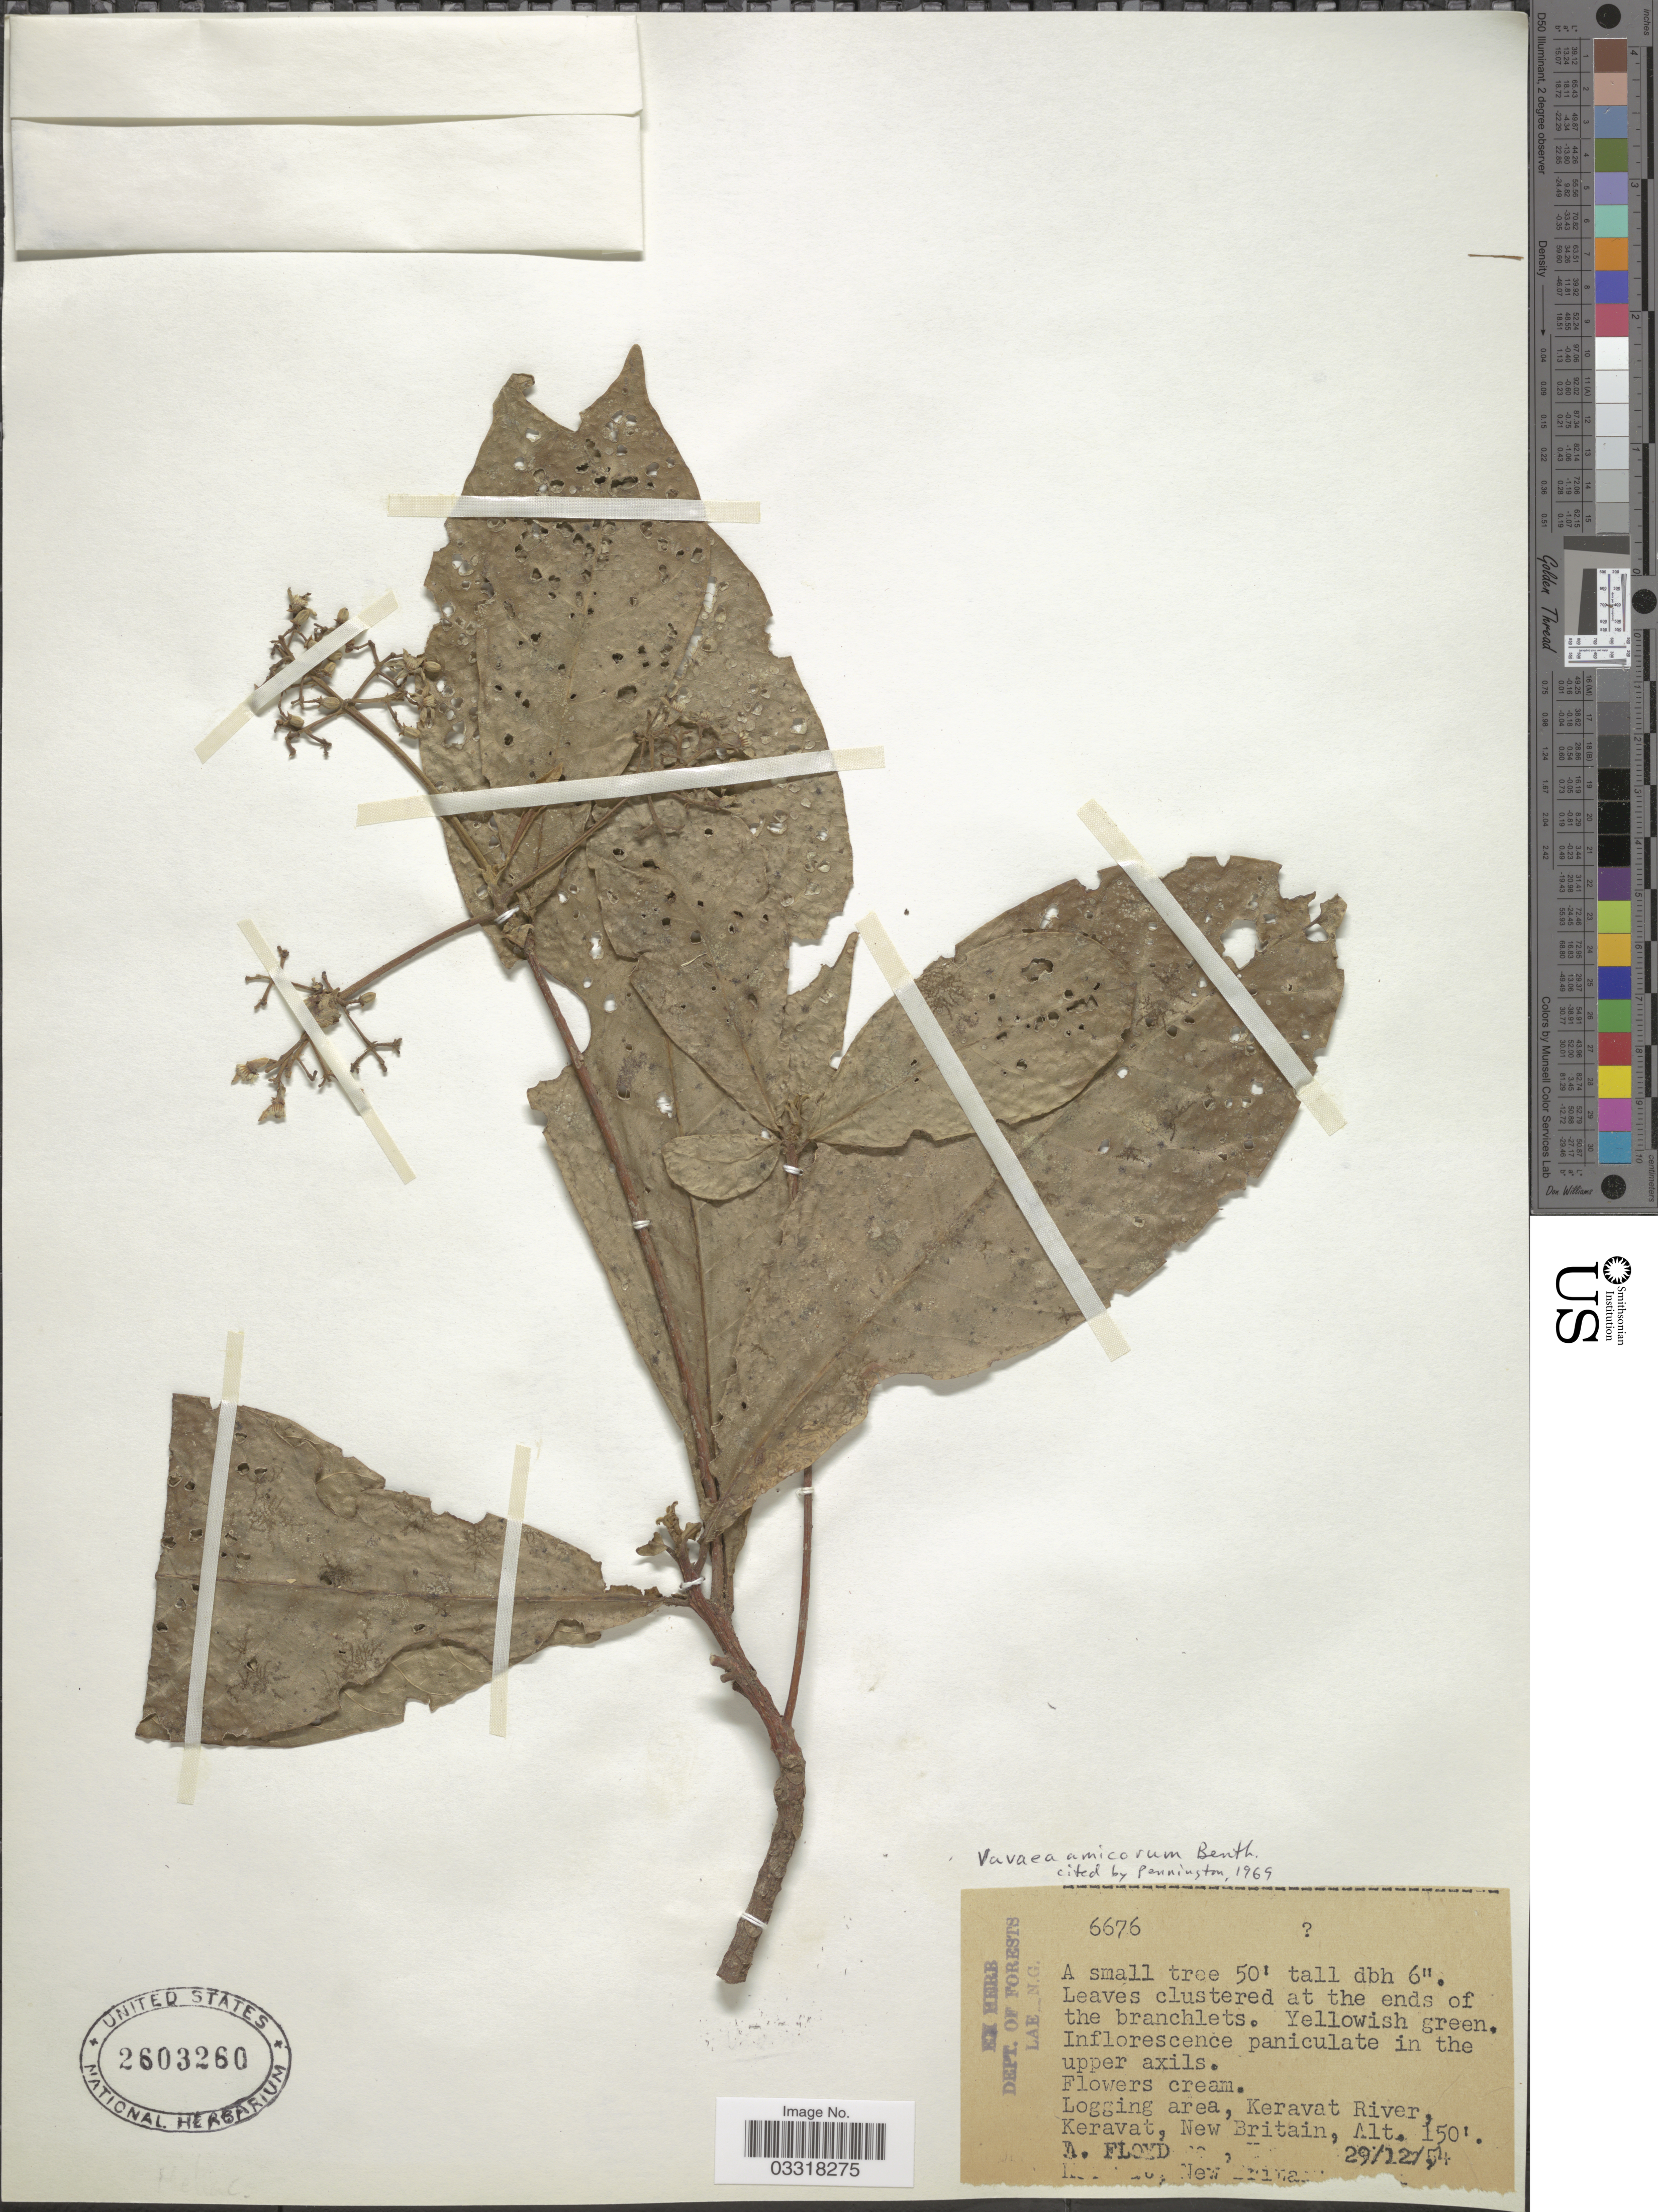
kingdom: Plantae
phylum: Tracheophyta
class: Magnoliopsida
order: Sapindales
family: Meliaceae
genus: Vavaea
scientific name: Vavaea amicorum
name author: Benth.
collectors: A. Floyd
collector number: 6676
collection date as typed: Transcribed d/m/y: 29/12/54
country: Papua New Guinea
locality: Logging area, Keravat River, Keravat, New Britain.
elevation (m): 46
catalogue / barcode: US 2803260